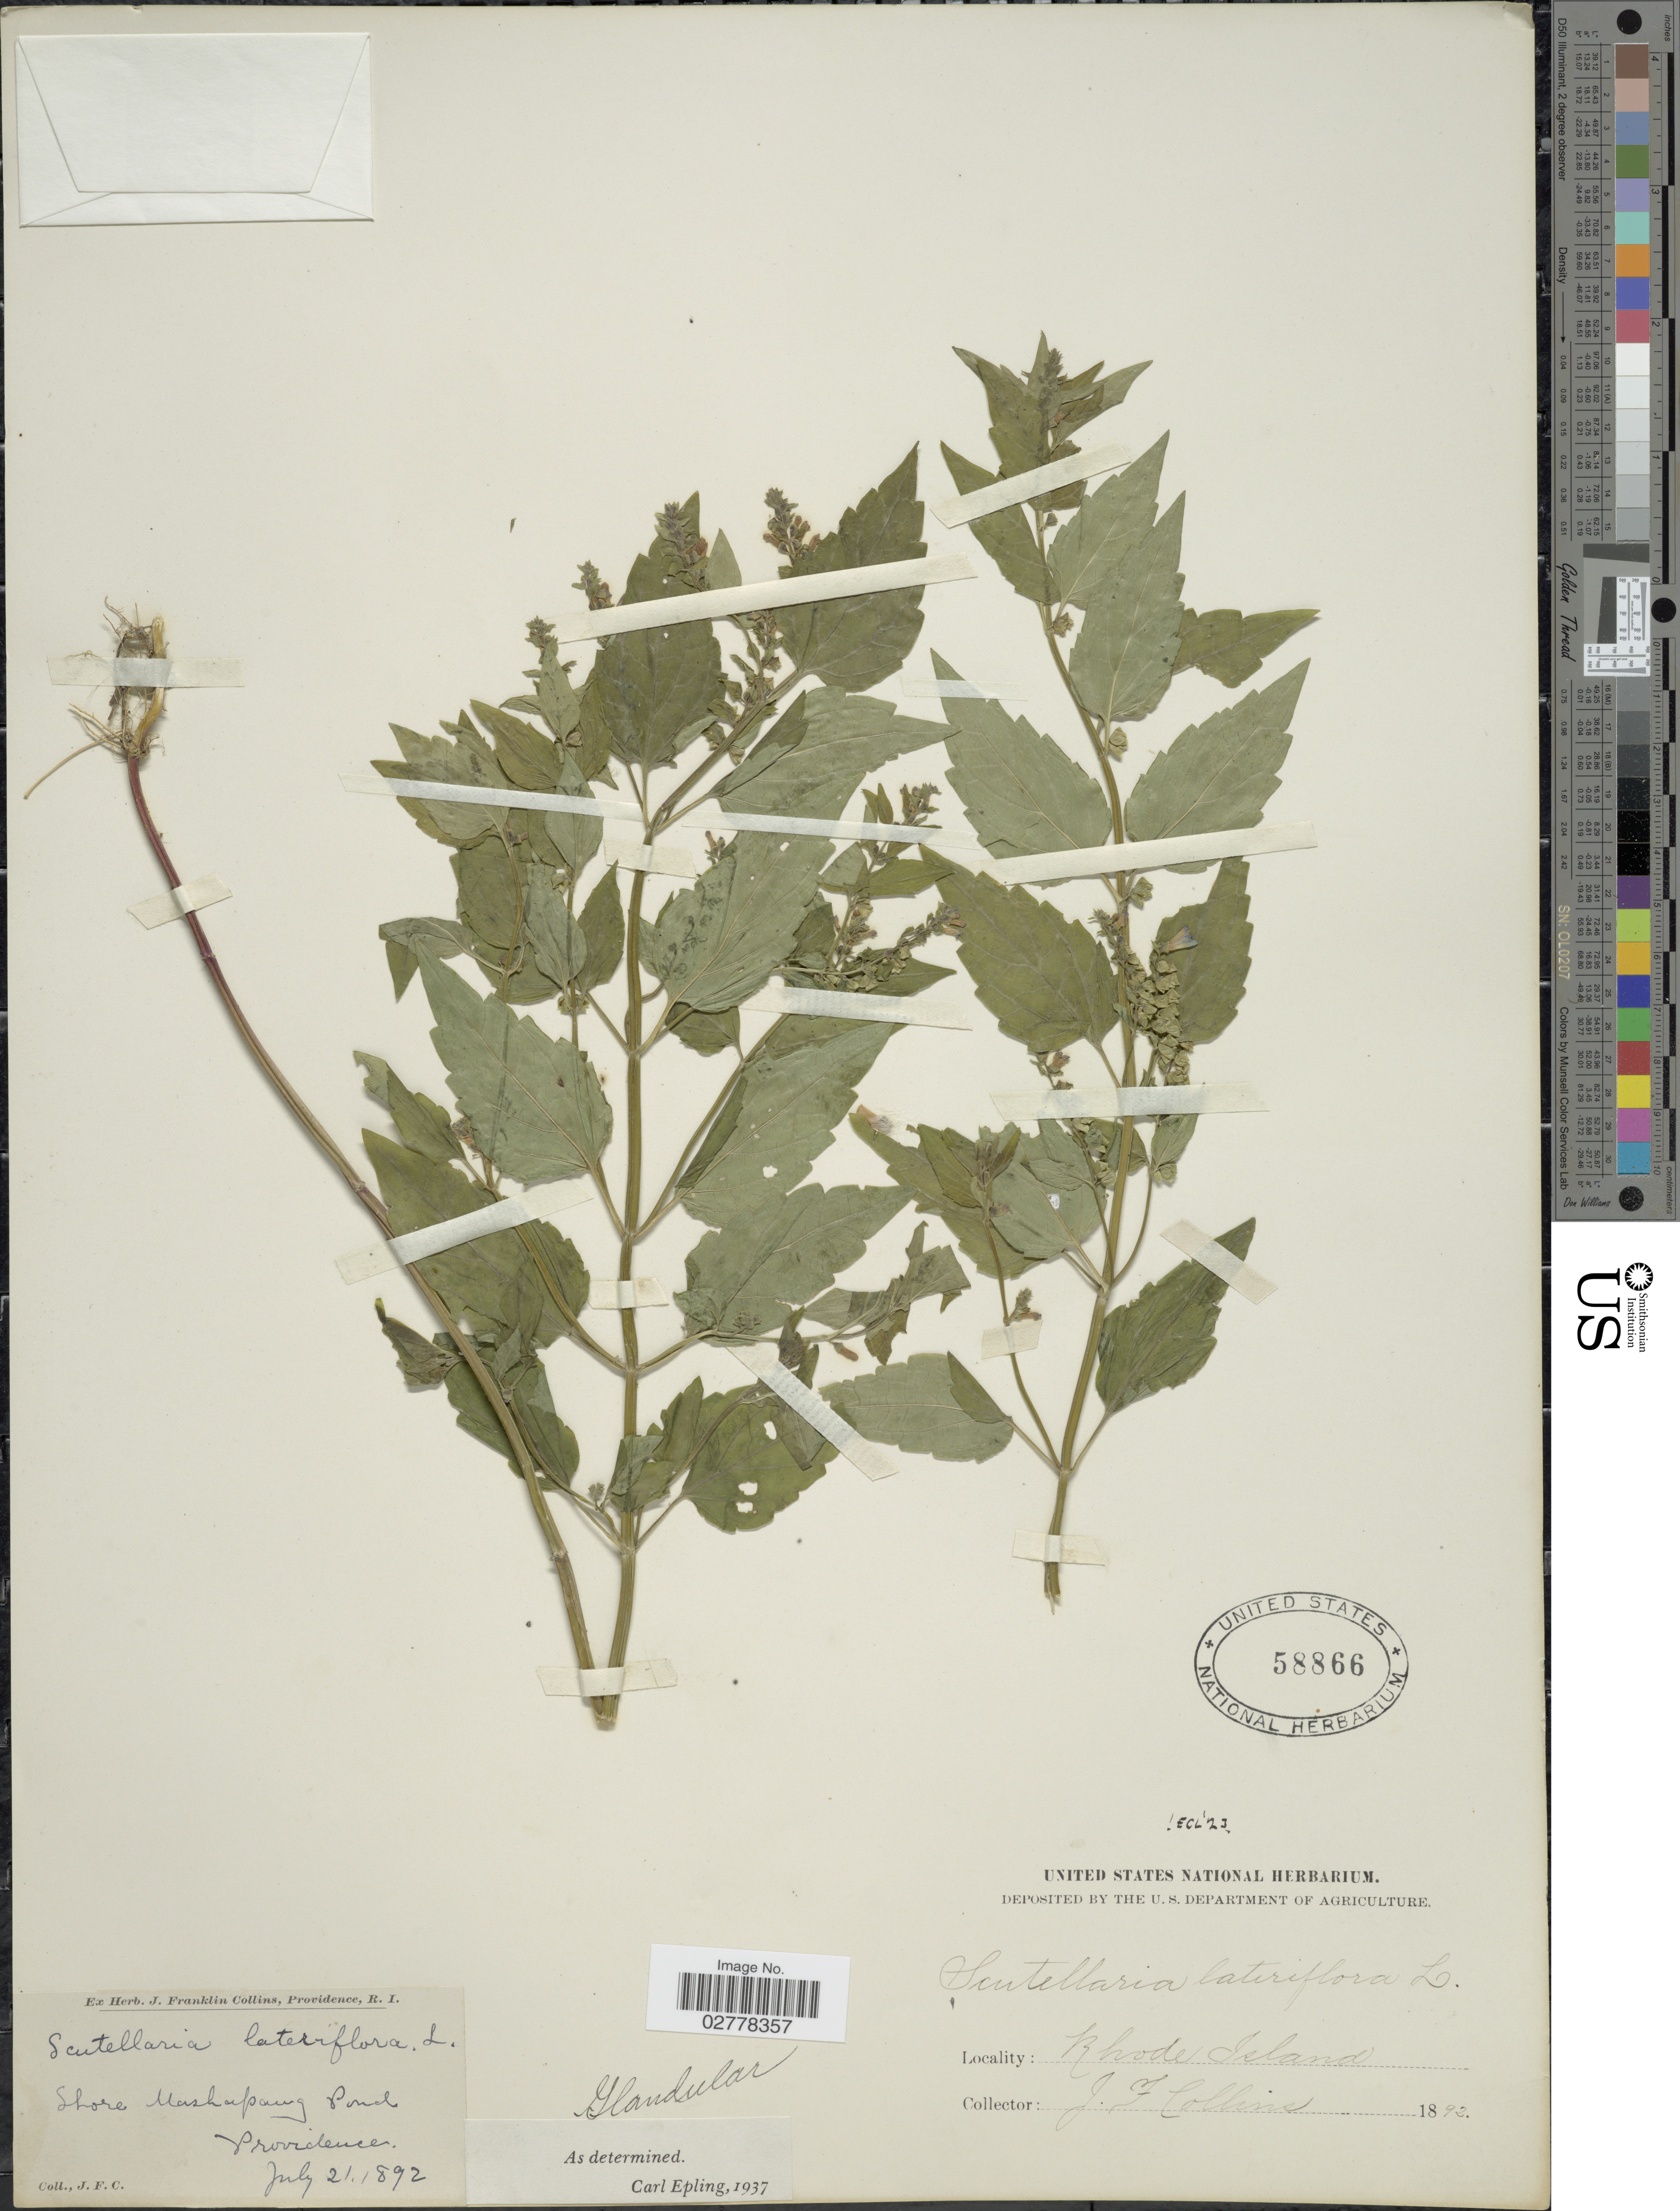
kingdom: Plantae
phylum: Tracheophyta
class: Magnoliopsida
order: Lamiales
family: Lamiaceae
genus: Scutellaria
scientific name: Scutellaria lateriflora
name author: L.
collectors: J. Collins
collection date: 1892-07-21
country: United States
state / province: Rhode Island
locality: Shore Mashapaug Pond. Providence.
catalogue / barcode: US 58866